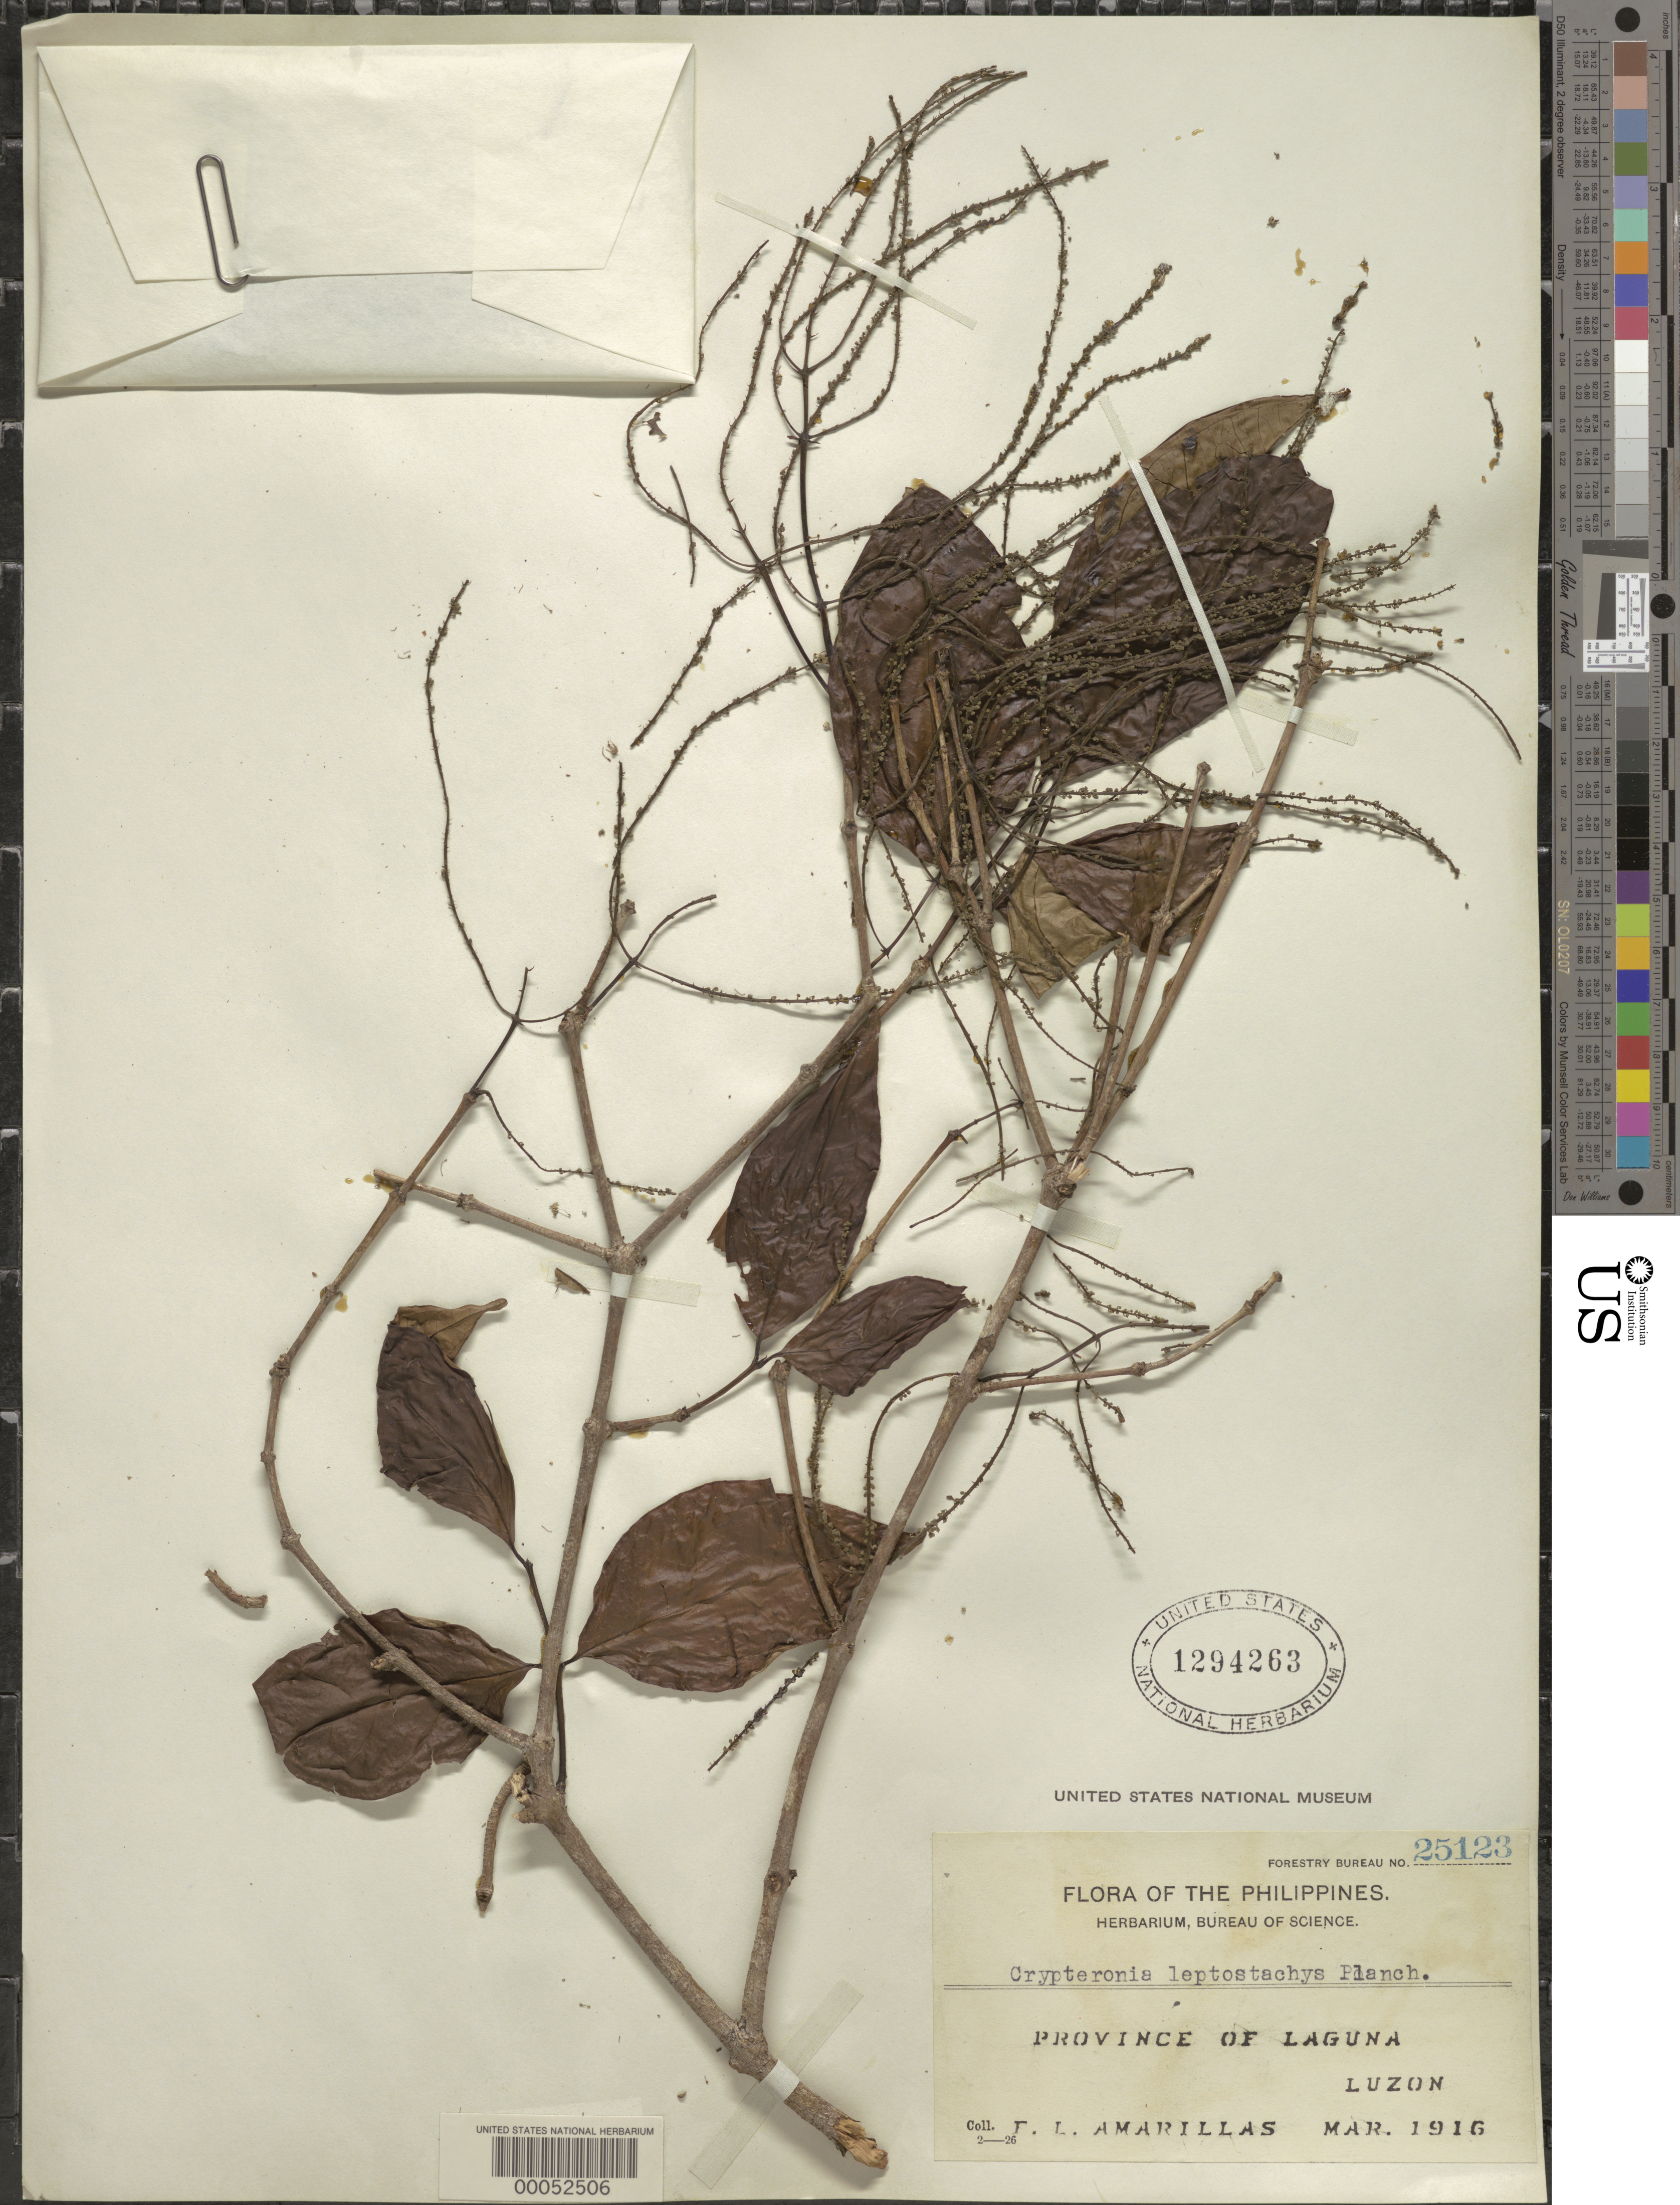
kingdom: Plantae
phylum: Tracheophyta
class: Magnoliopsida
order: Myrtales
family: Crypteroniaceae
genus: Crypteronia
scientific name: Crypteronia leptostachys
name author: Endl.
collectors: F. Amarillas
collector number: Forestry Bureau 25123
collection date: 1916-03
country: Philippines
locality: Province of Laguna, Luzon.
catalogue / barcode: US 1294263